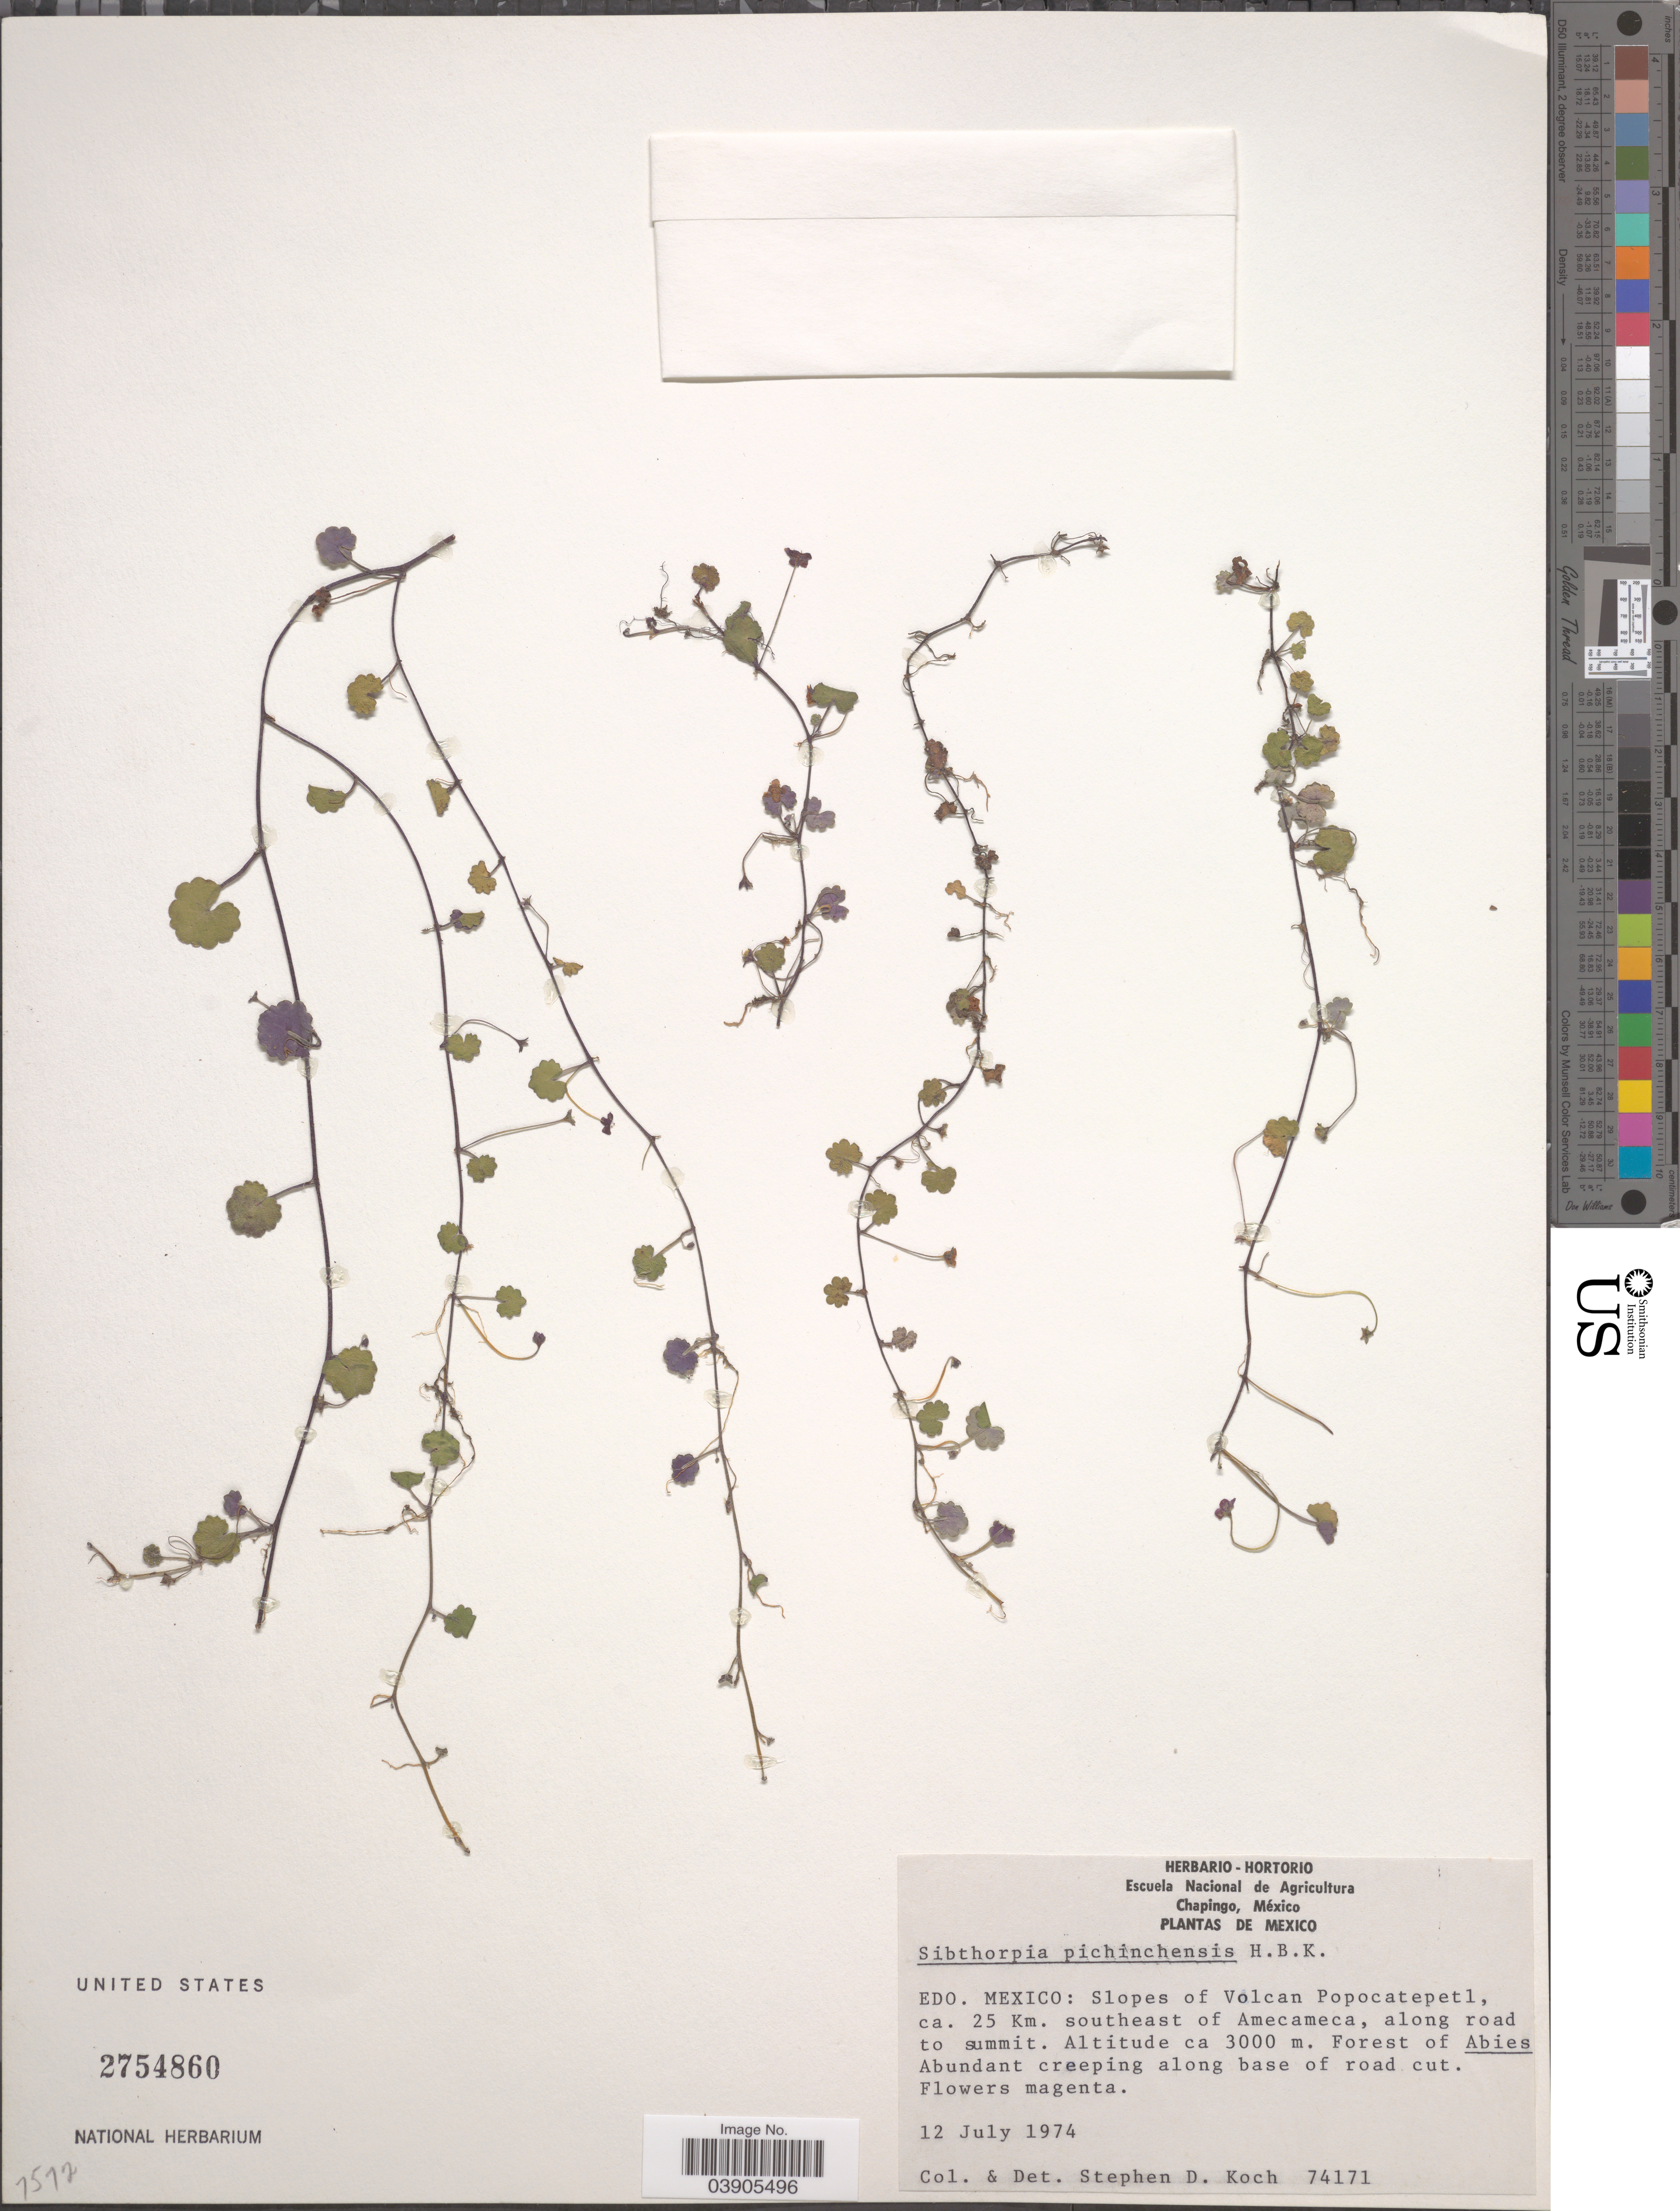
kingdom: Plantae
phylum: Tracheophyta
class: Magnoliopsida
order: Lamiales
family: Plantaginaceae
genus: Sibthorpia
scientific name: Sibthorpia repens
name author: (L.) Kuntze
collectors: S. D. Koch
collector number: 74171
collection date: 1974-07-12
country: Mexico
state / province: México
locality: Slopes of Volcan Popocatepetl, ca. 25 Km. southeast of Amecameca, along road to summit.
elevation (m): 3000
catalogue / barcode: US 2754860